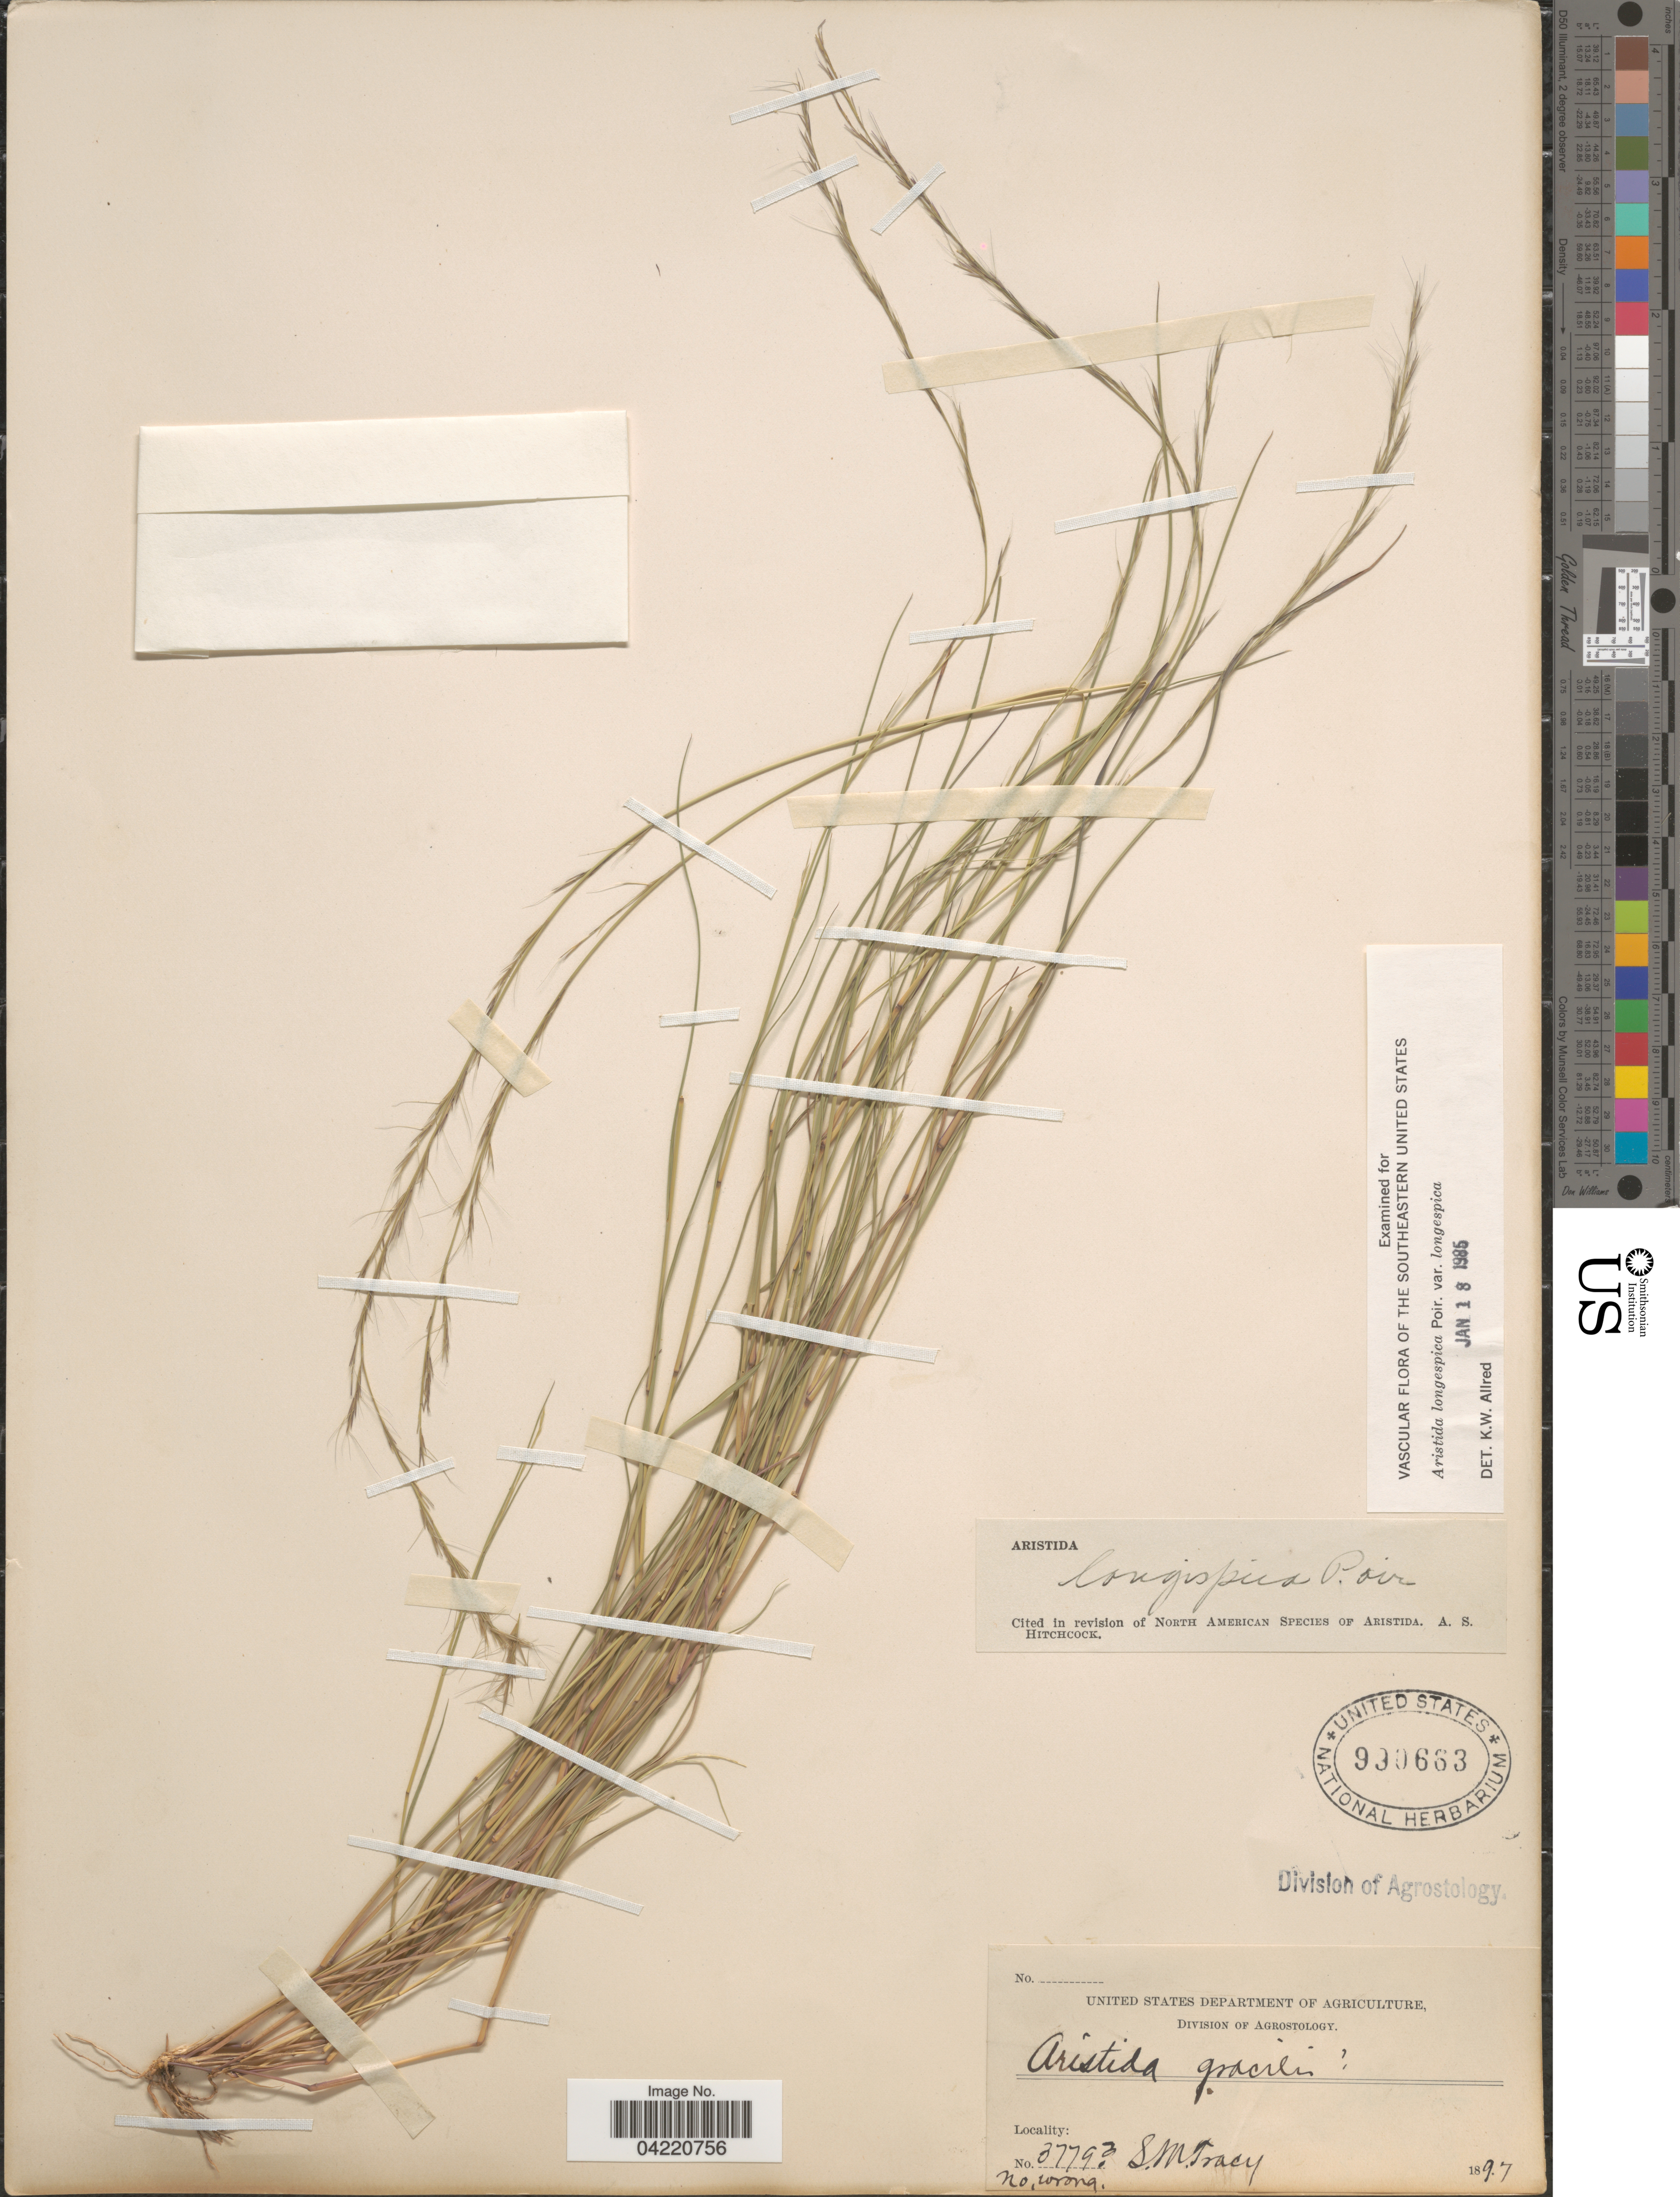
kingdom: Plantae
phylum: Tracheophyta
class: Liliopsida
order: Poales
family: Poaceae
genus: Aristida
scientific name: Aristida longespica var. longespica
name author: Poir.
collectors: S. M. Tracy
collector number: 3779a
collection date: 1897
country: United States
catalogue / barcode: US 990663